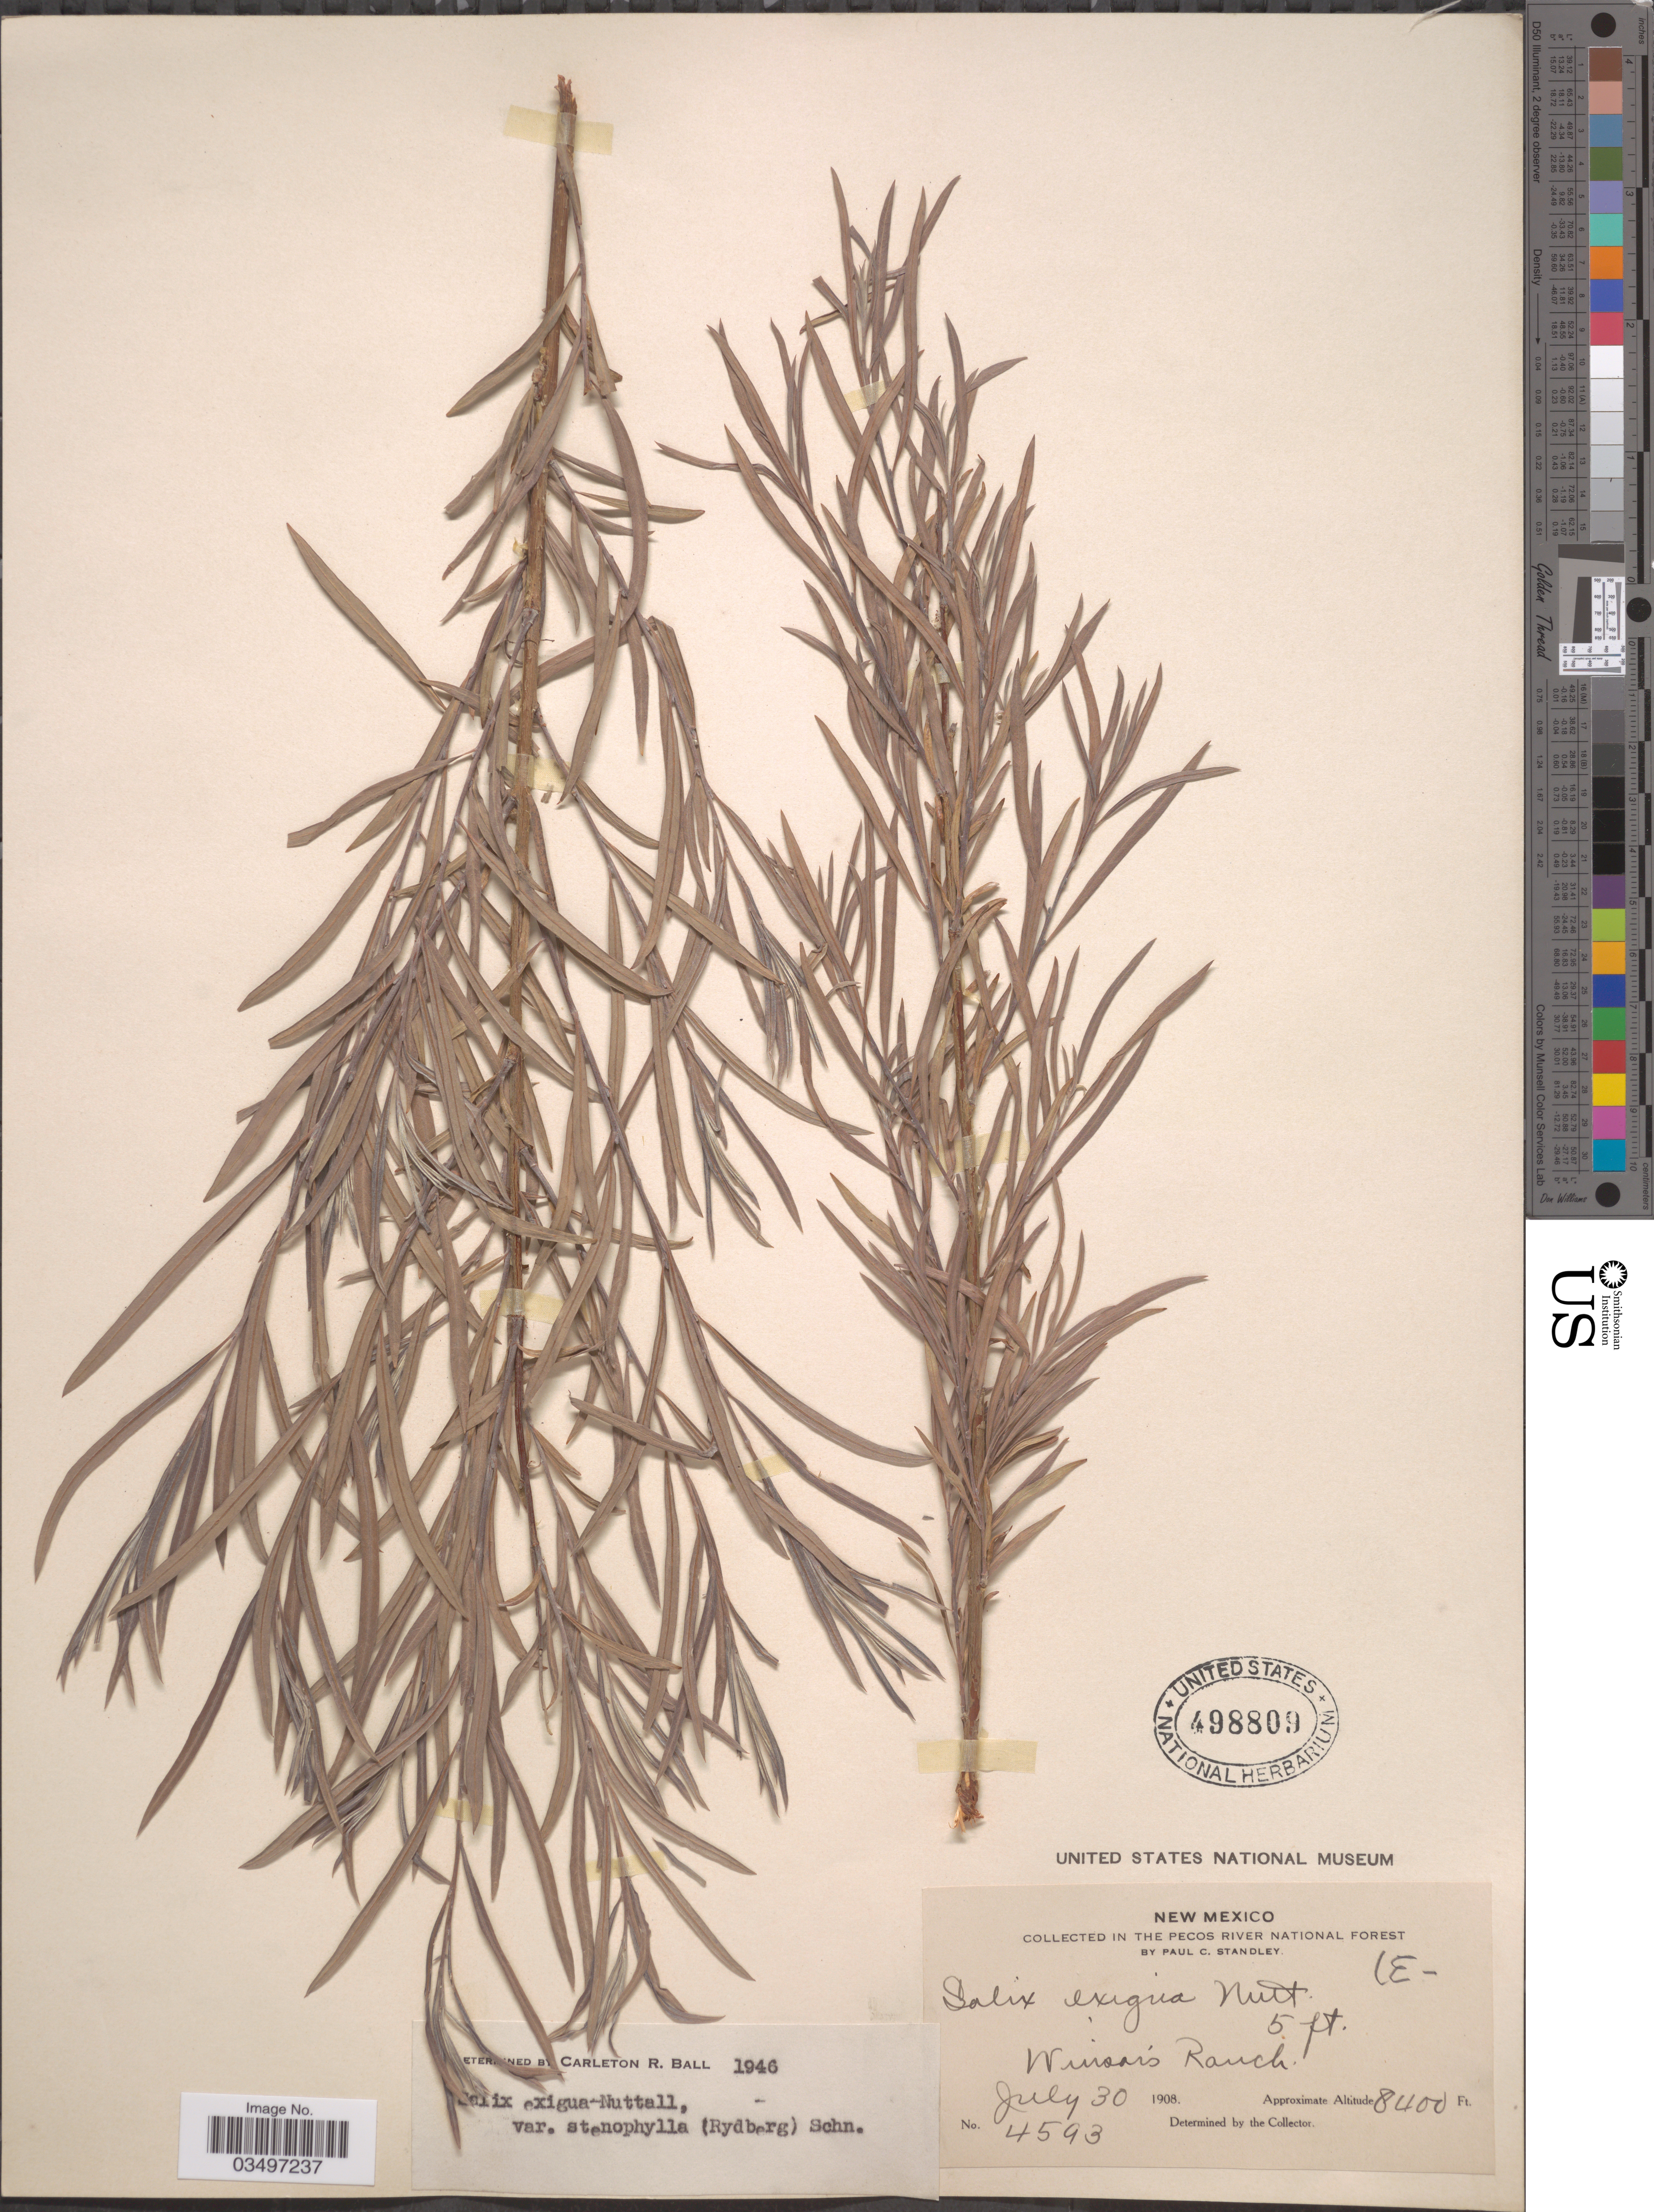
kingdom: Plantae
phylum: Tracheophyta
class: Magnoliopsida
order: Malpighiales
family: Salicaceae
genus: Salix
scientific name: Salix exigua var. stenophylla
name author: (Rydb.) C.K. Schneid.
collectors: P. C. Standley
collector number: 4593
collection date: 1908-07-30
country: United States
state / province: New Mexico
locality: In The Pecos River National Forest. Winsor's Ranch.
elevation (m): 2560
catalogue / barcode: US 498809